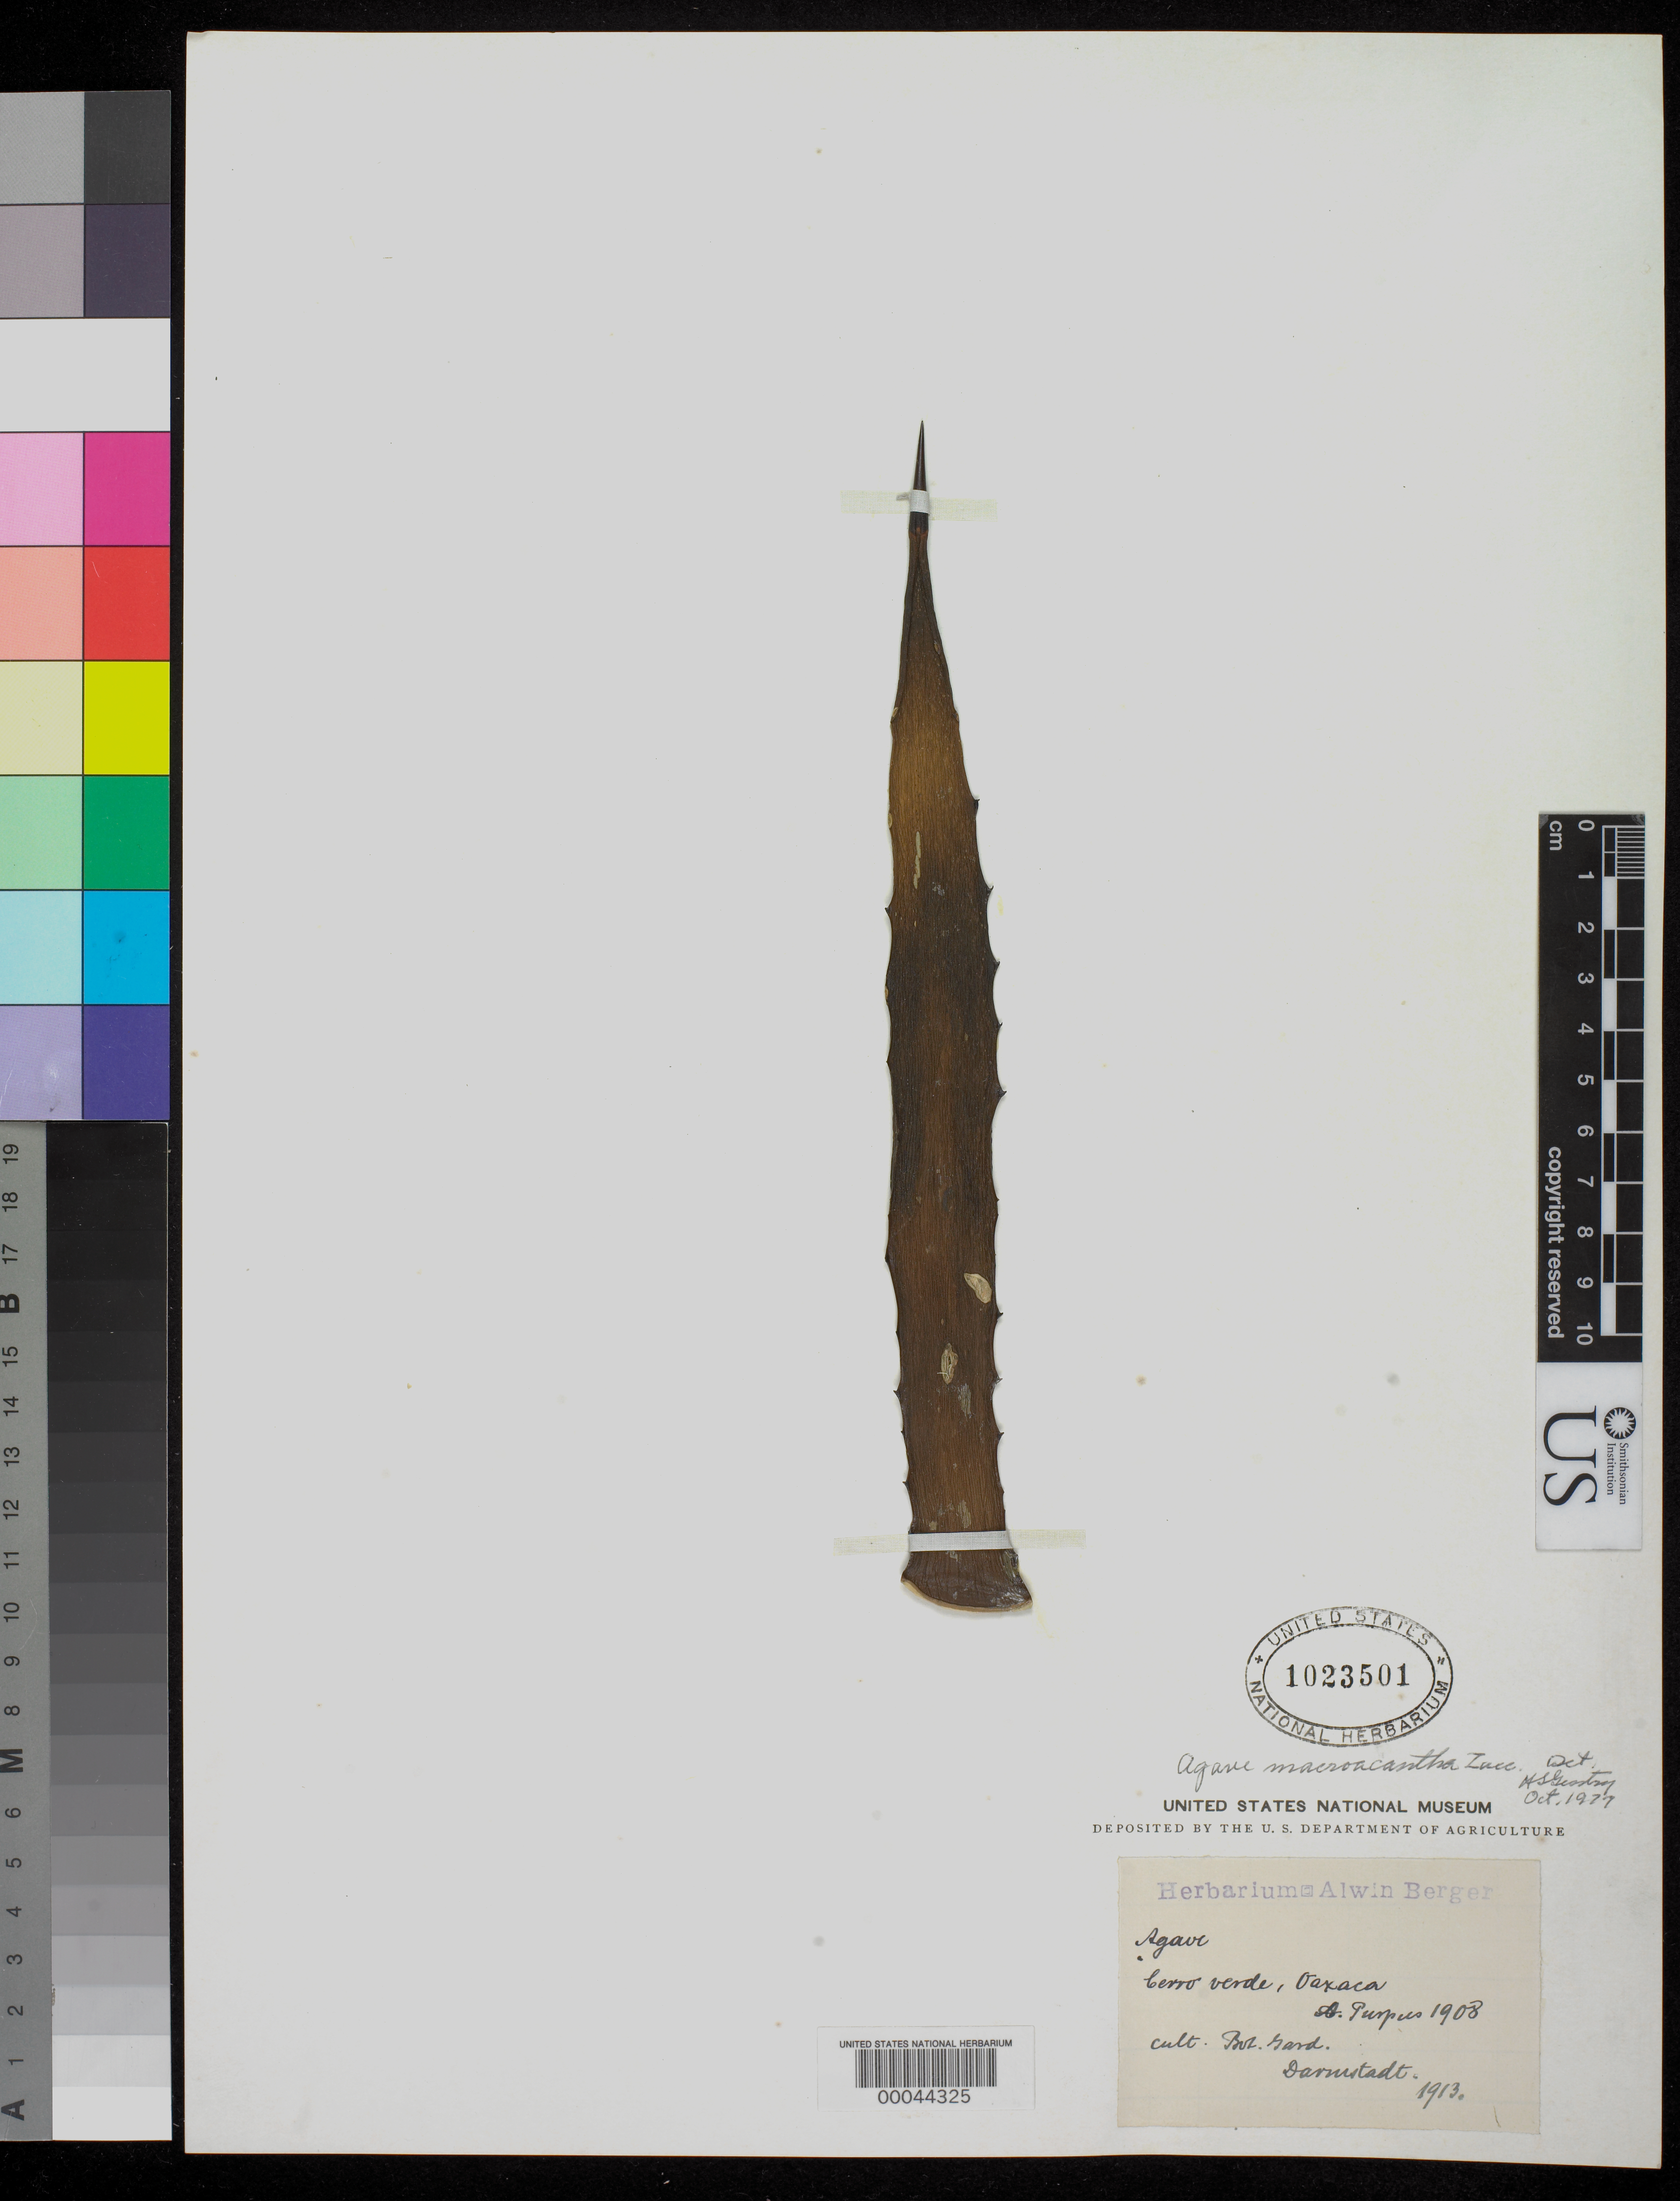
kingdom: Plantae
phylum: Tracheophyta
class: Liliopsida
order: Asparagales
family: Asparagaceae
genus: Agave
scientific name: Agave macroacantha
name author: Zucc.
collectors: C. A. Purpus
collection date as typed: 1908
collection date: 1908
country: Mexico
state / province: Oaxaca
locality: Cerro verde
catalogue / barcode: US 1023501